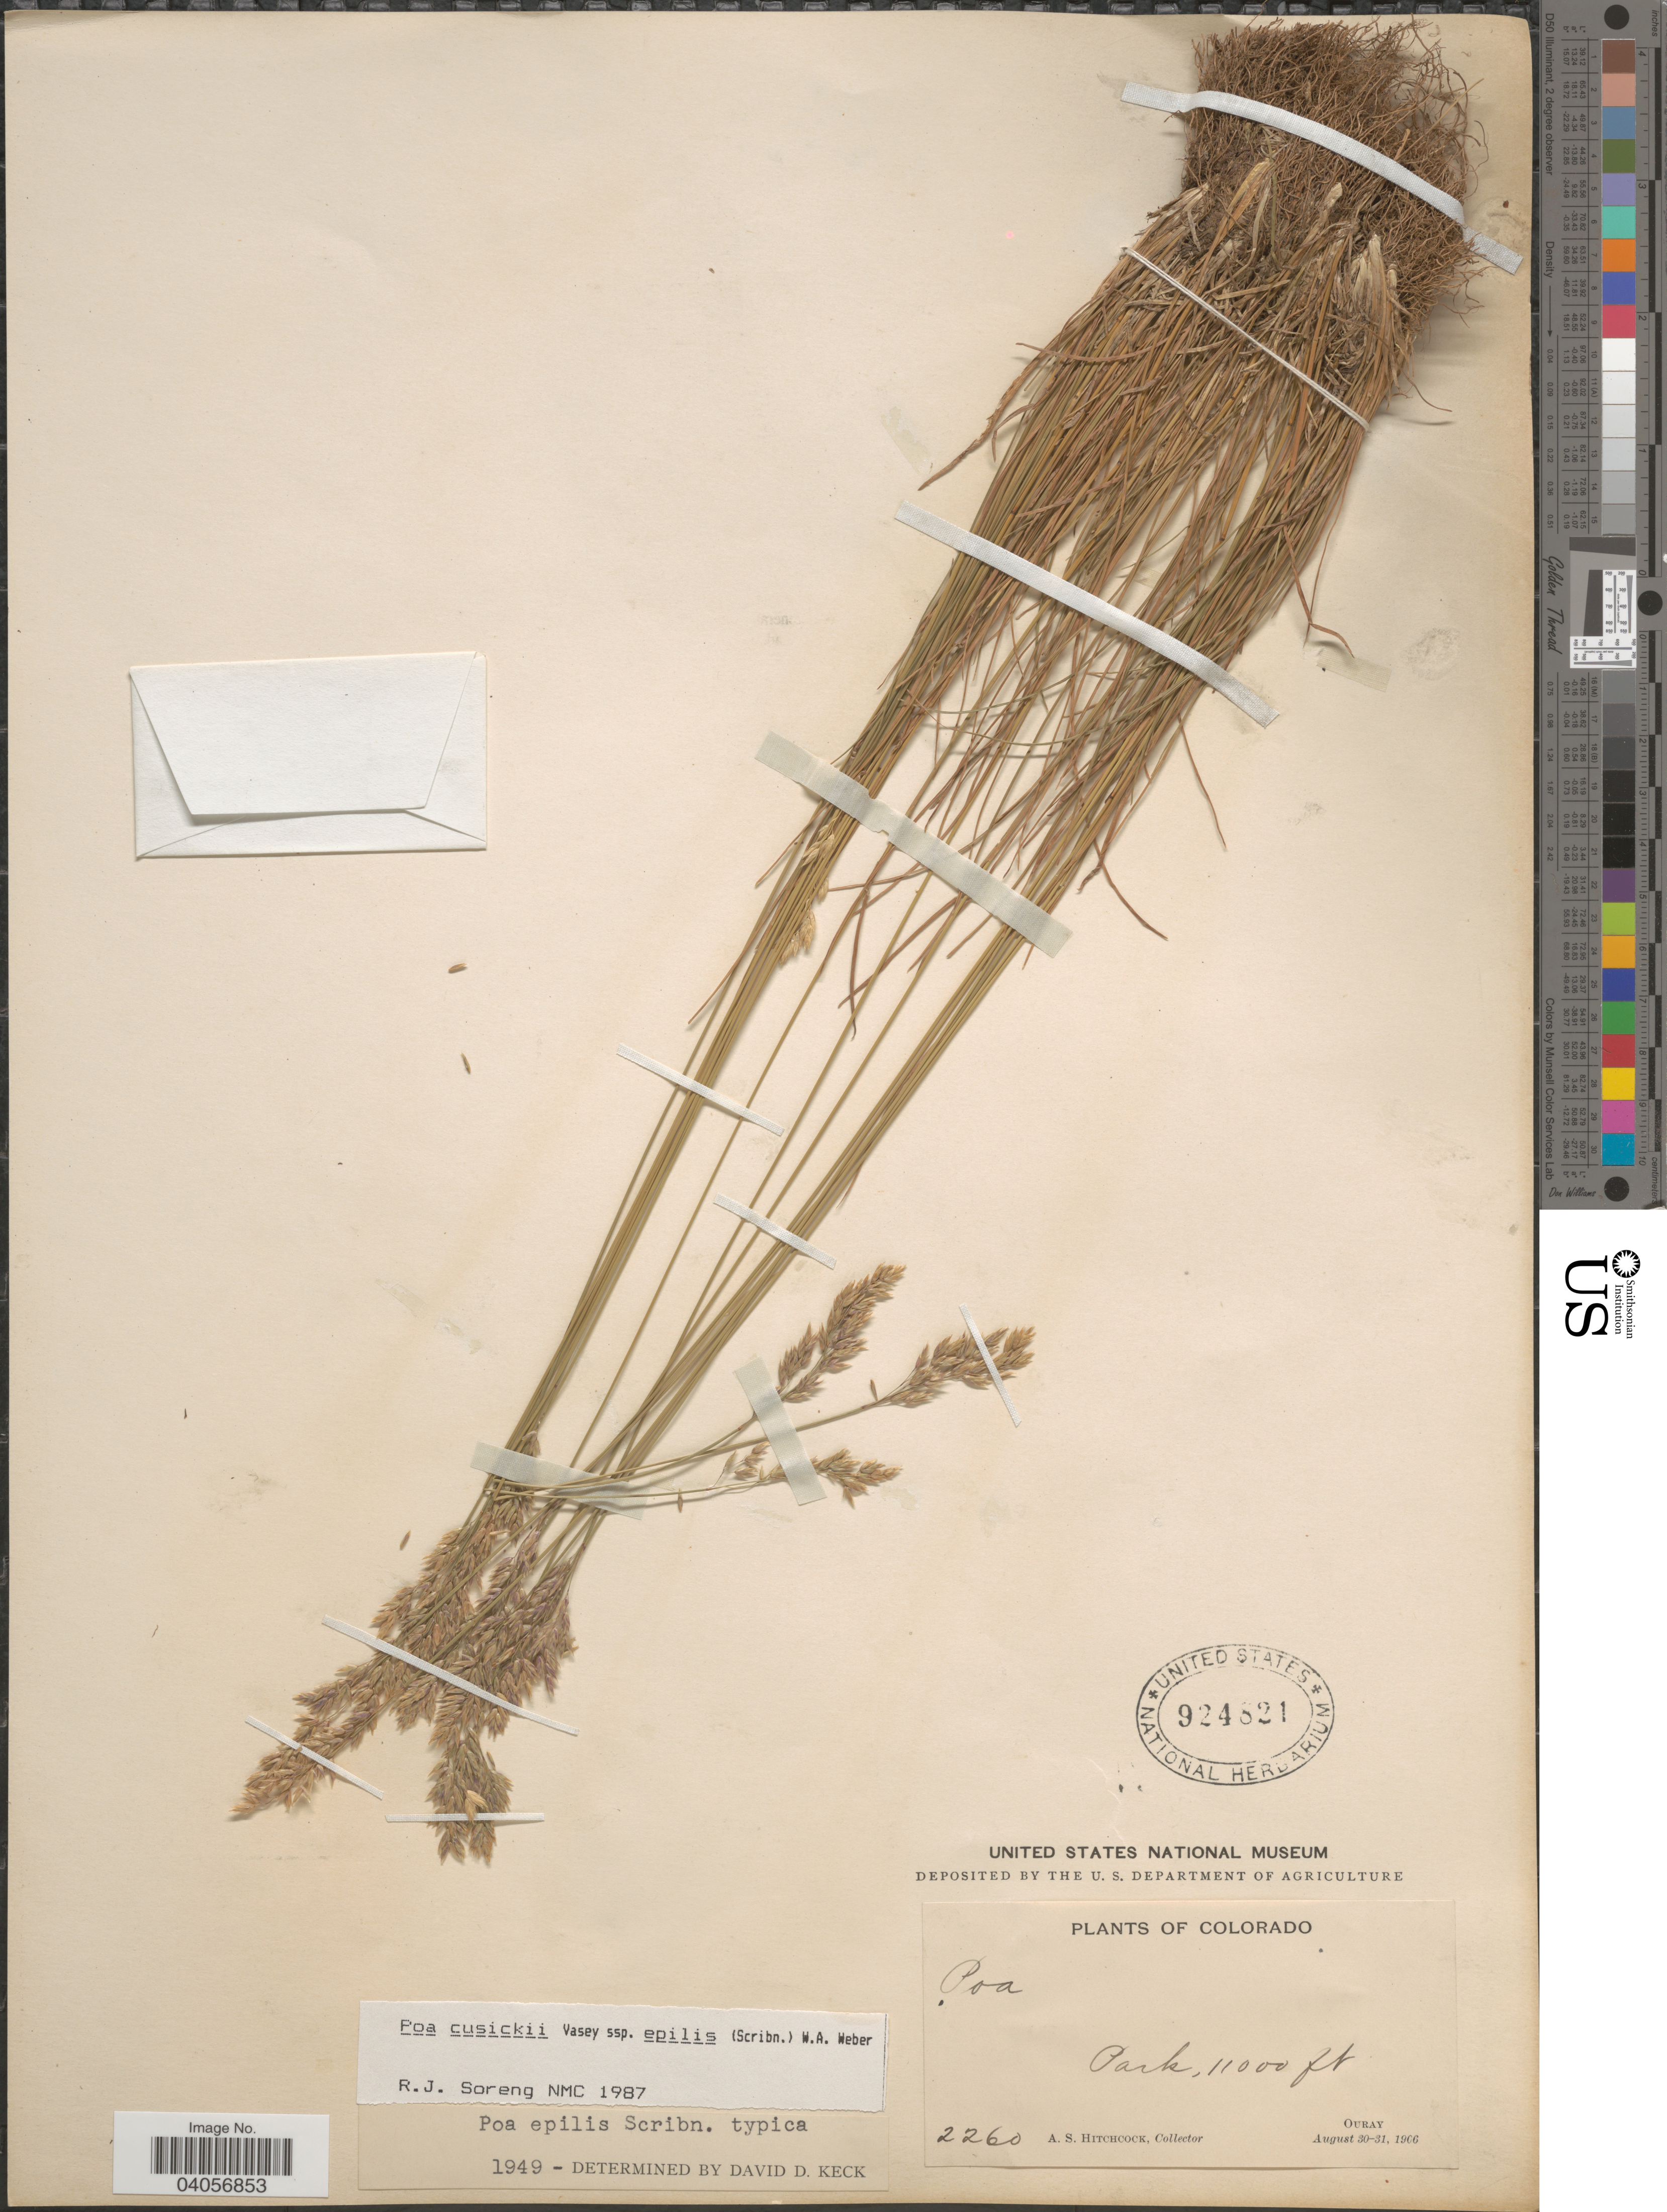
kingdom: Plantae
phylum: Tracheophyta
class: Liliopsida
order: Poales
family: Poaceae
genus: Poa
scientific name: Poa cusickii subsp. epilis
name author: (Scribn.) W.A. Weber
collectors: A. S. Hitchcock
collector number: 2260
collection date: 1906-08-30/1906-08-31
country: United States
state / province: Colorado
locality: Park. Ouray.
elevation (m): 3353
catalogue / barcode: US 924821